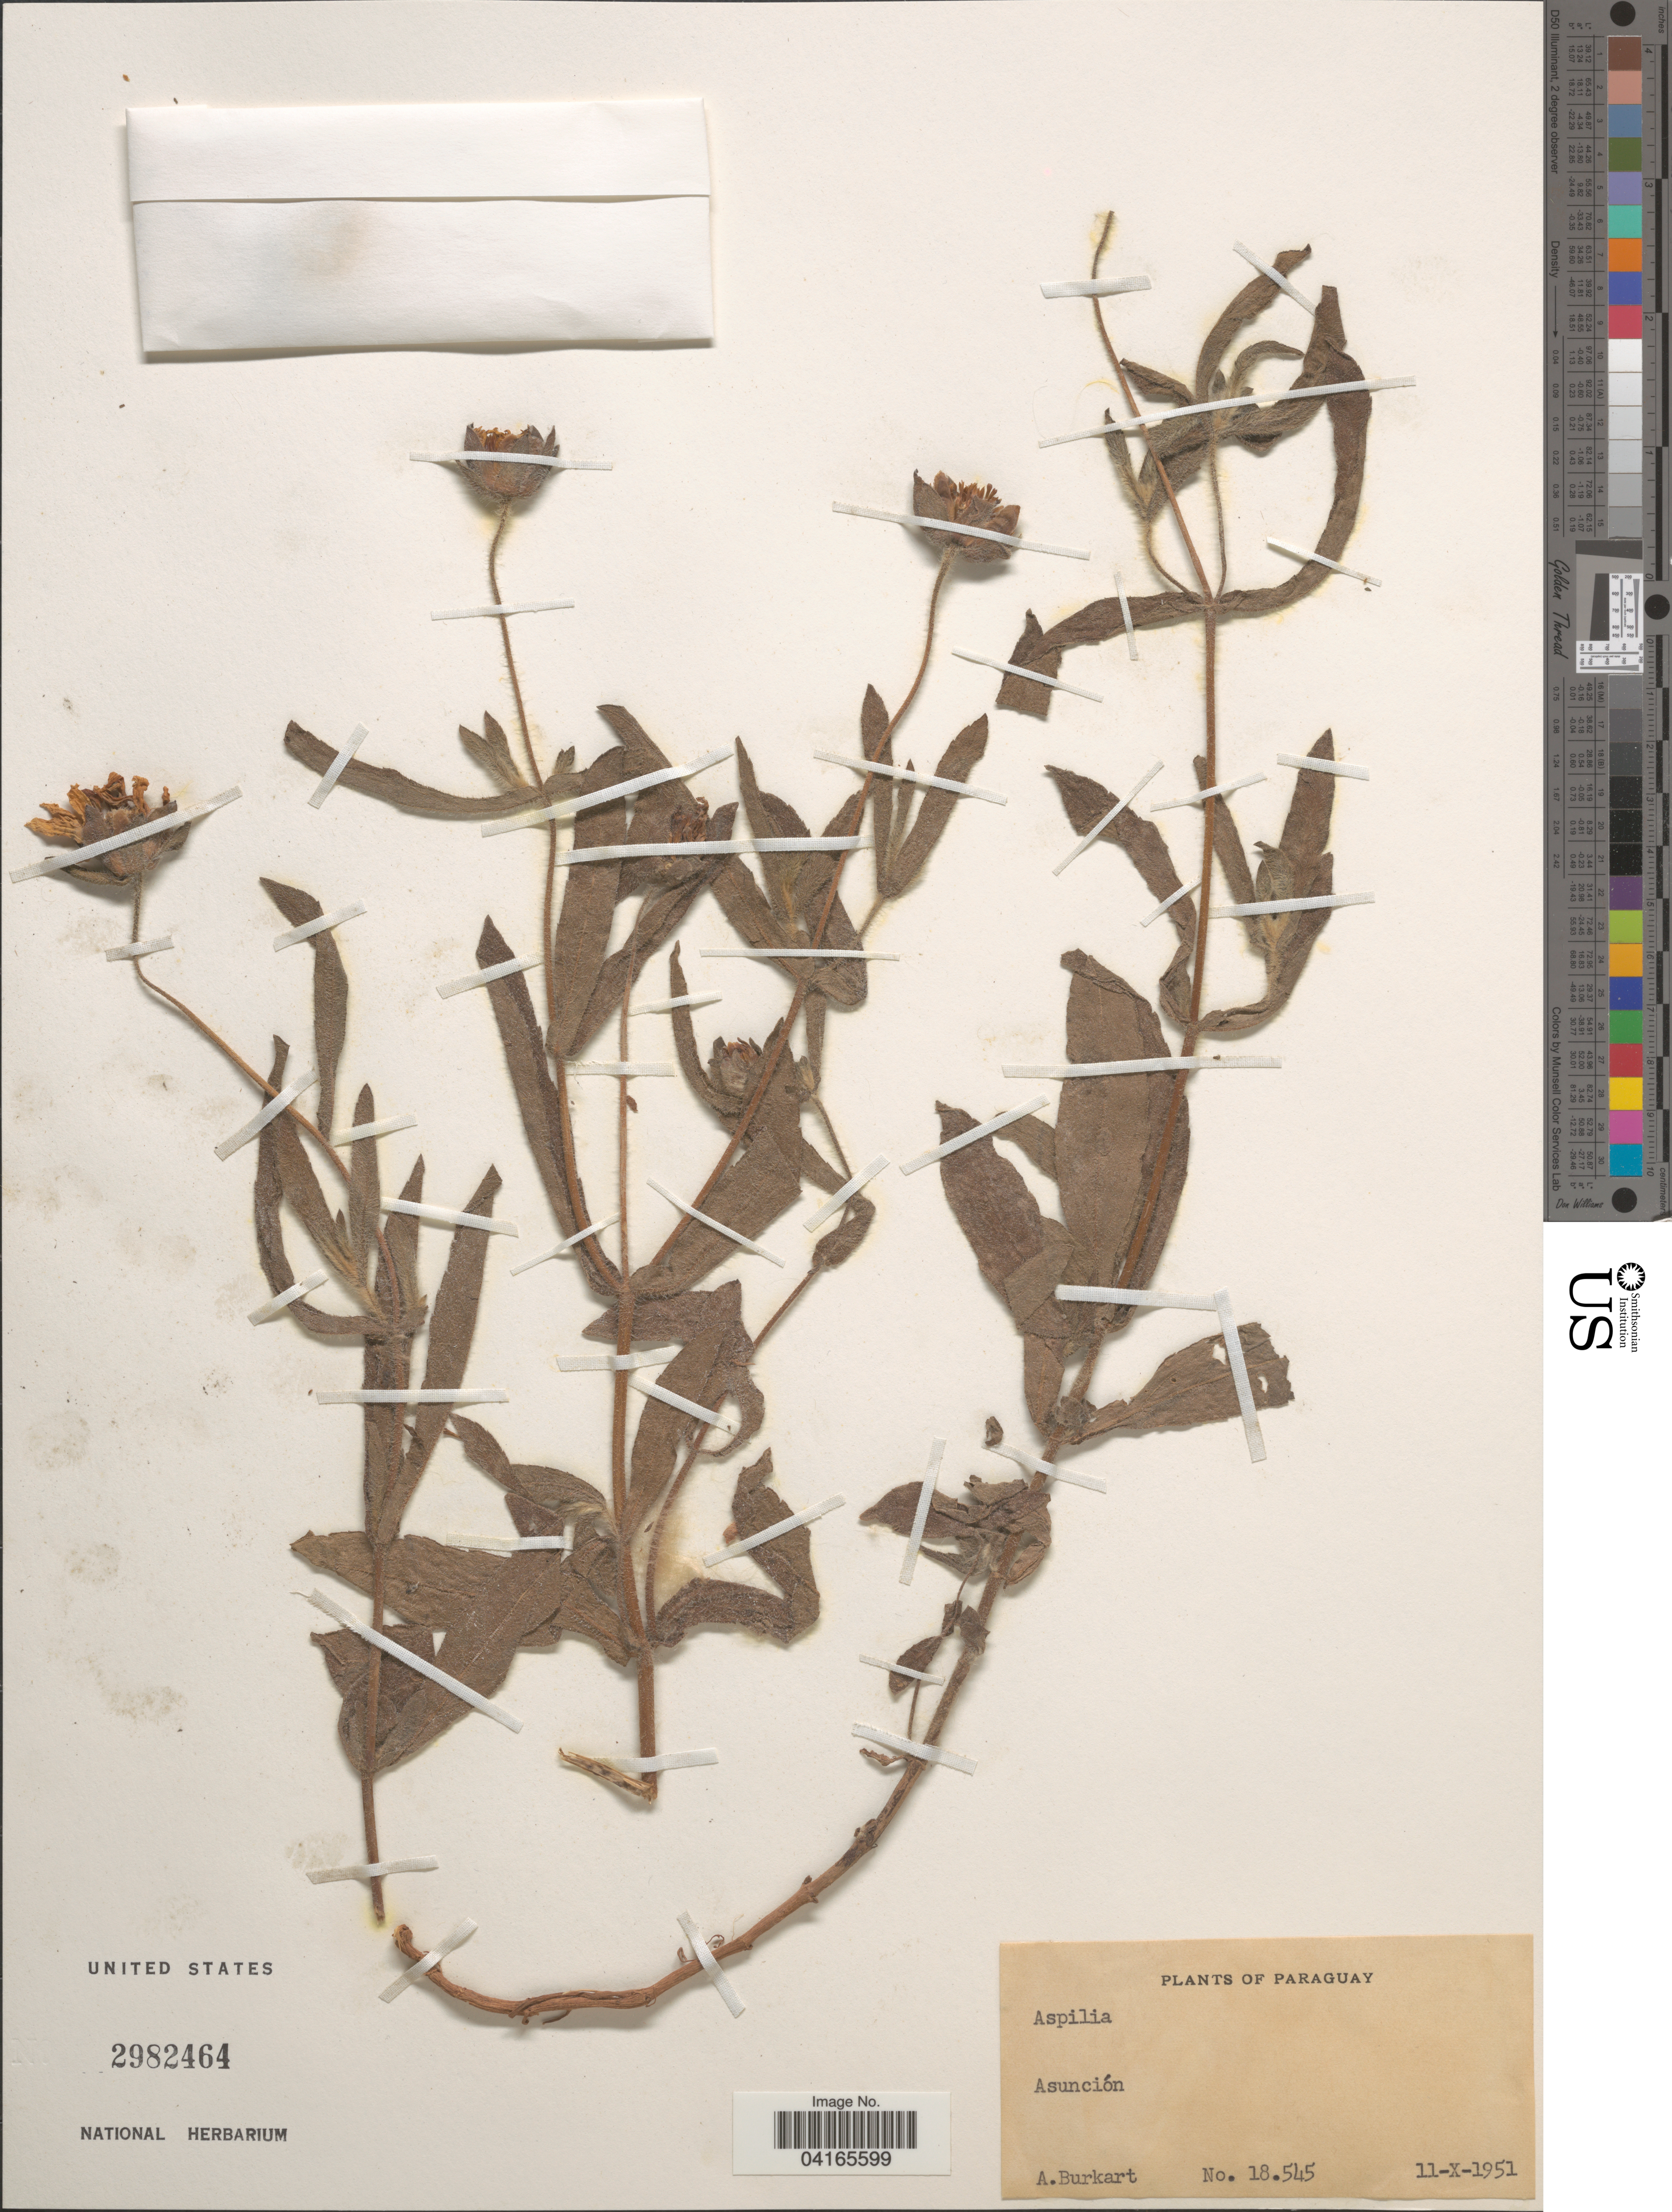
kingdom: Plantae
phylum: Tracheophyta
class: Magnoliopsida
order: Asterales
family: Asteraceae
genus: Aspilia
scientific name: Aspilia sp.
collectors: A. E. Burkart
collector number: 18545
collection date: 1951-10-11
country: Paraguay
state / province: Asuncion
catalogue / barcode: US 2982464